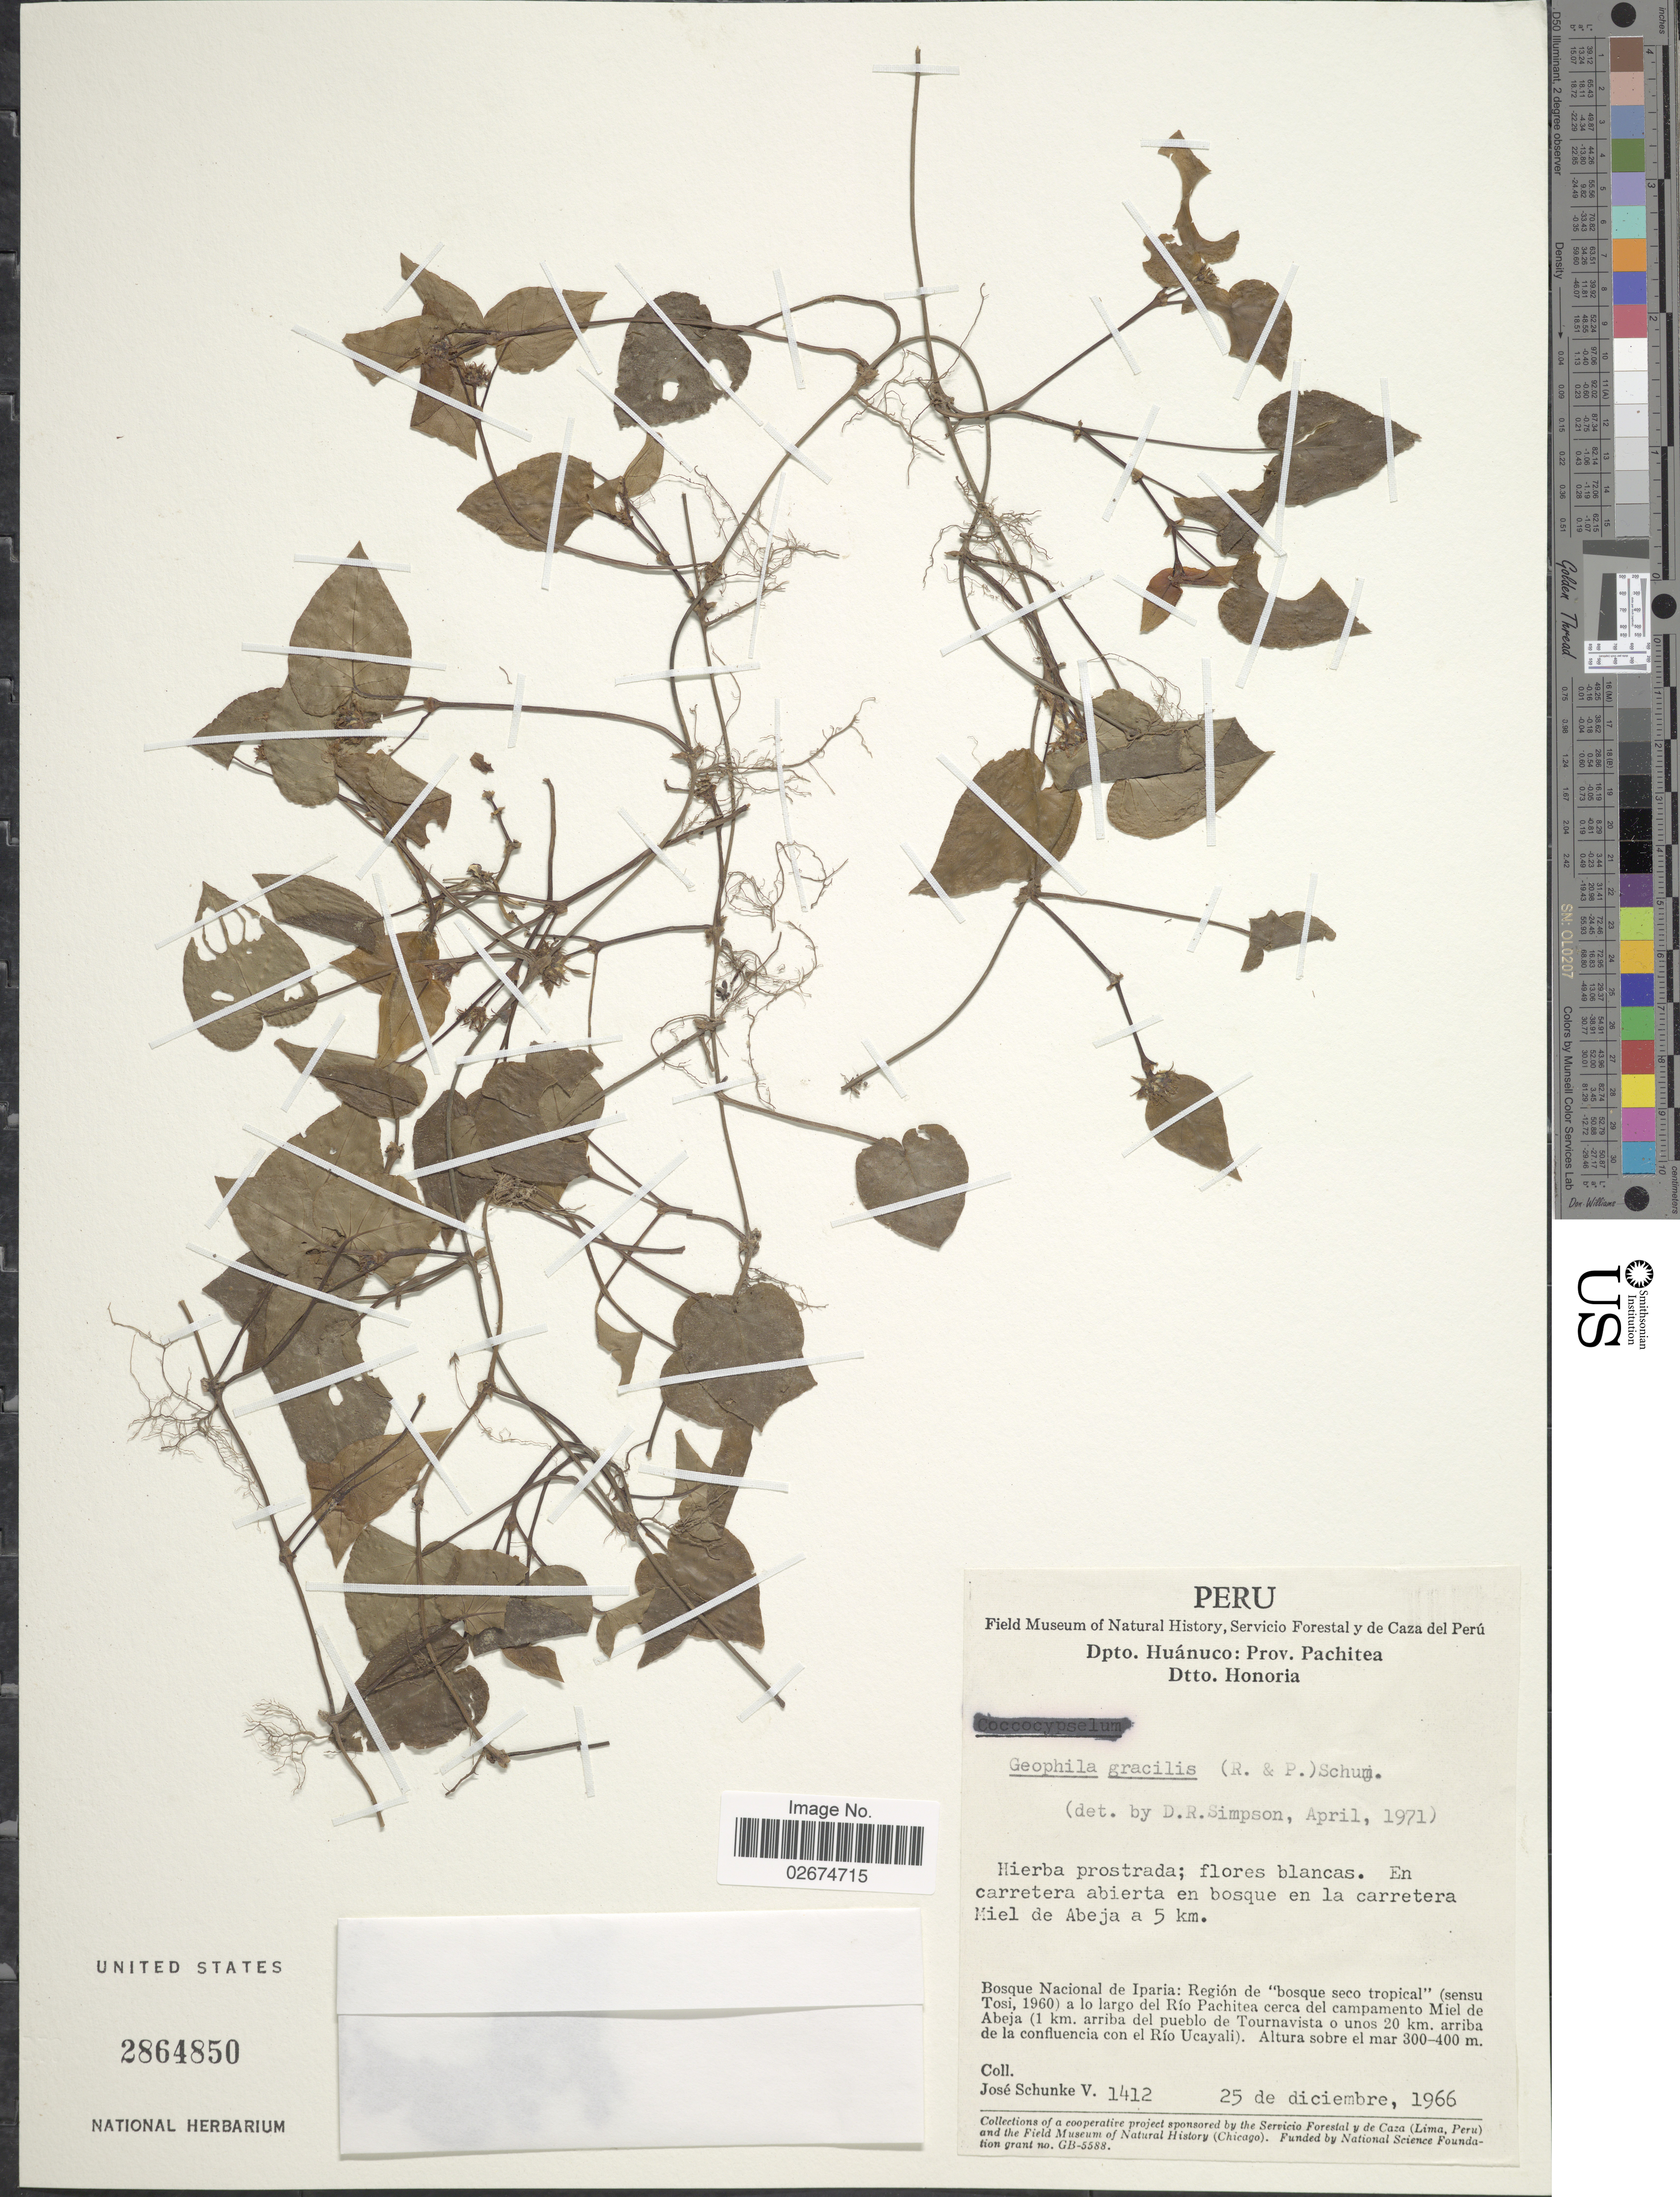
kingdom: Plantae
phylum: Tracheophyta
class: Magnoliopsida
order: Gentianales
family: Rubiaceae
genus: Geophila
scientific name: Geophila gracilis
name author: (Ruiz & Pav.) DC.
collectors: J. Schunke Vigo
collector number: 1412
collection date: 1966-12-25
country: Peru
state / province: Huánuco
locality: Prov. Pachitea, Dtto. Honoria, En carretera abierta en bosque en la carretera Miel de Abeja a 5 km, Boque Nacional de Iparia: Region de bosques seco tropical a lo largo del Rio Pachitea cerca del campamento Miel de Abeja (1 km. arriba del pueblo de Tournavista o unos 20km. arriba de la confluencia con el Rio Ucayali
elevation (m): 300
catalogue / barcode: US 2864850